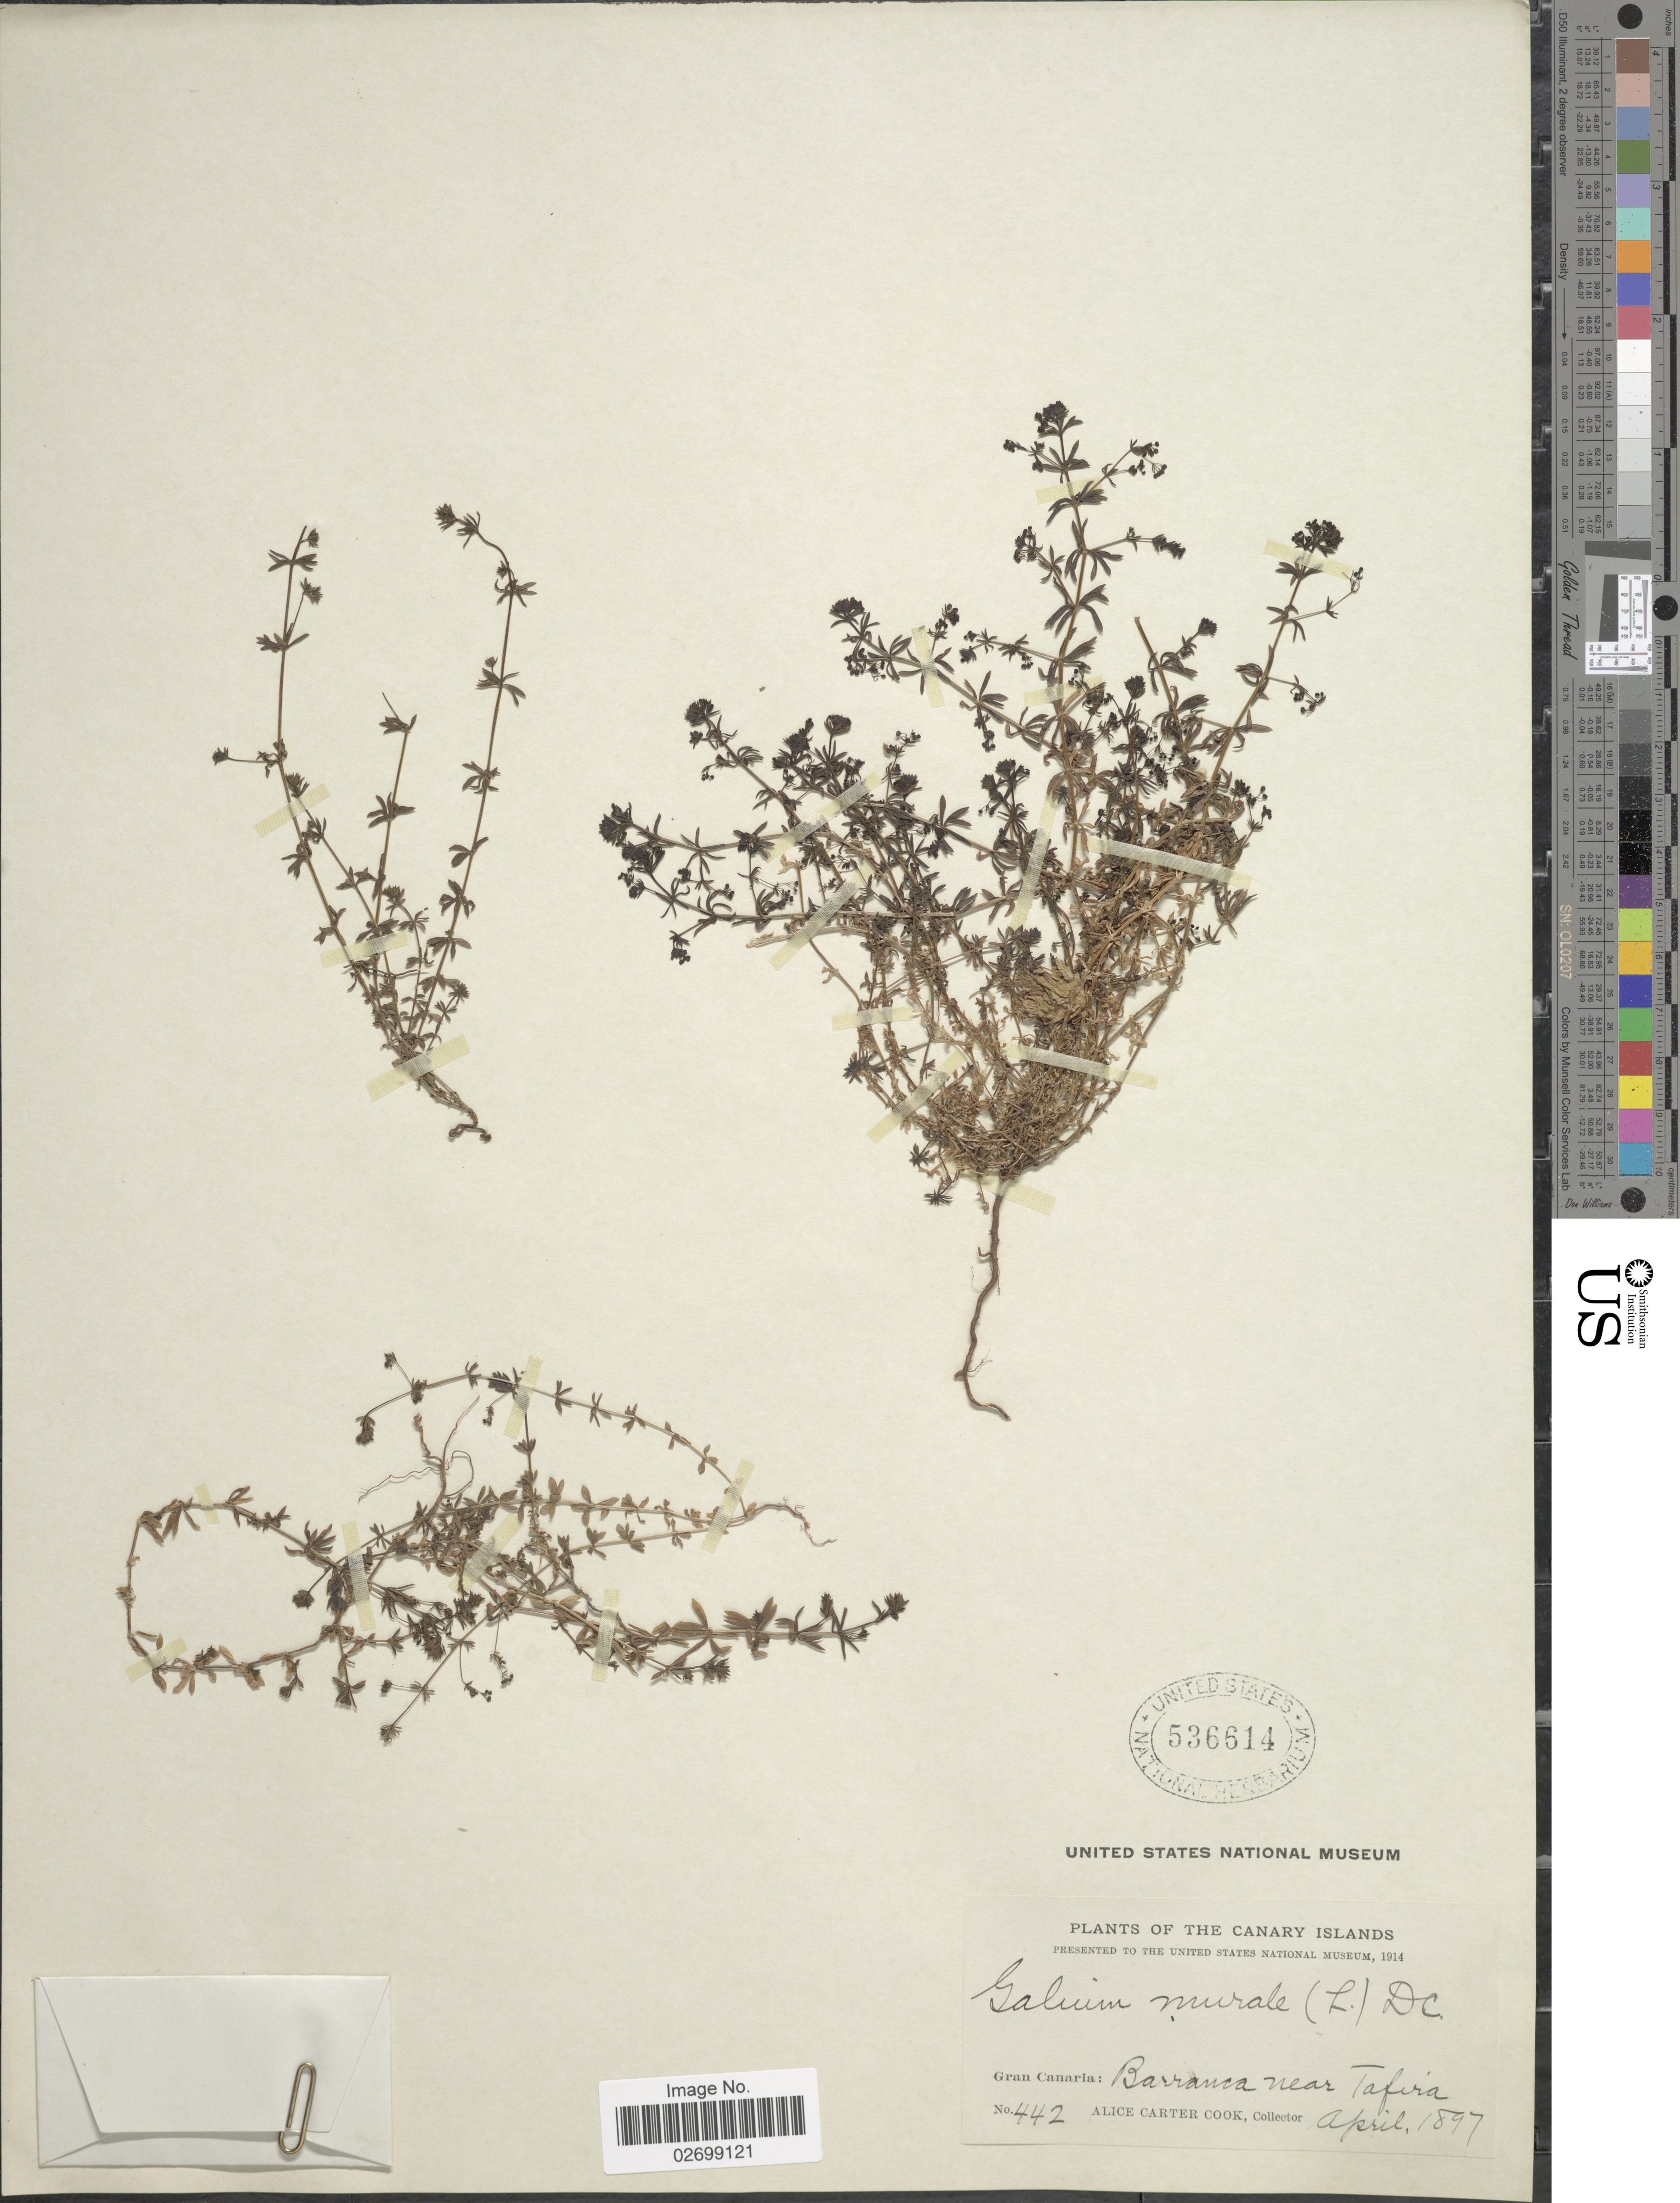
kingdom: Plantae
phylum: Tracheophyta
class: Magnoliopsida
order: Gentianales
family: Rubiaceae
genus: Galium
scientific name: Galium murale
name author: (L.) All.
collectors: Alice C. Cook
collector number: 442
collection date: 1897-04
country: Spain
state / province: Canarias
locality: Canary Islands, Gran Canaria: Barranca near Tafira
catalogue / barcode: US 536614